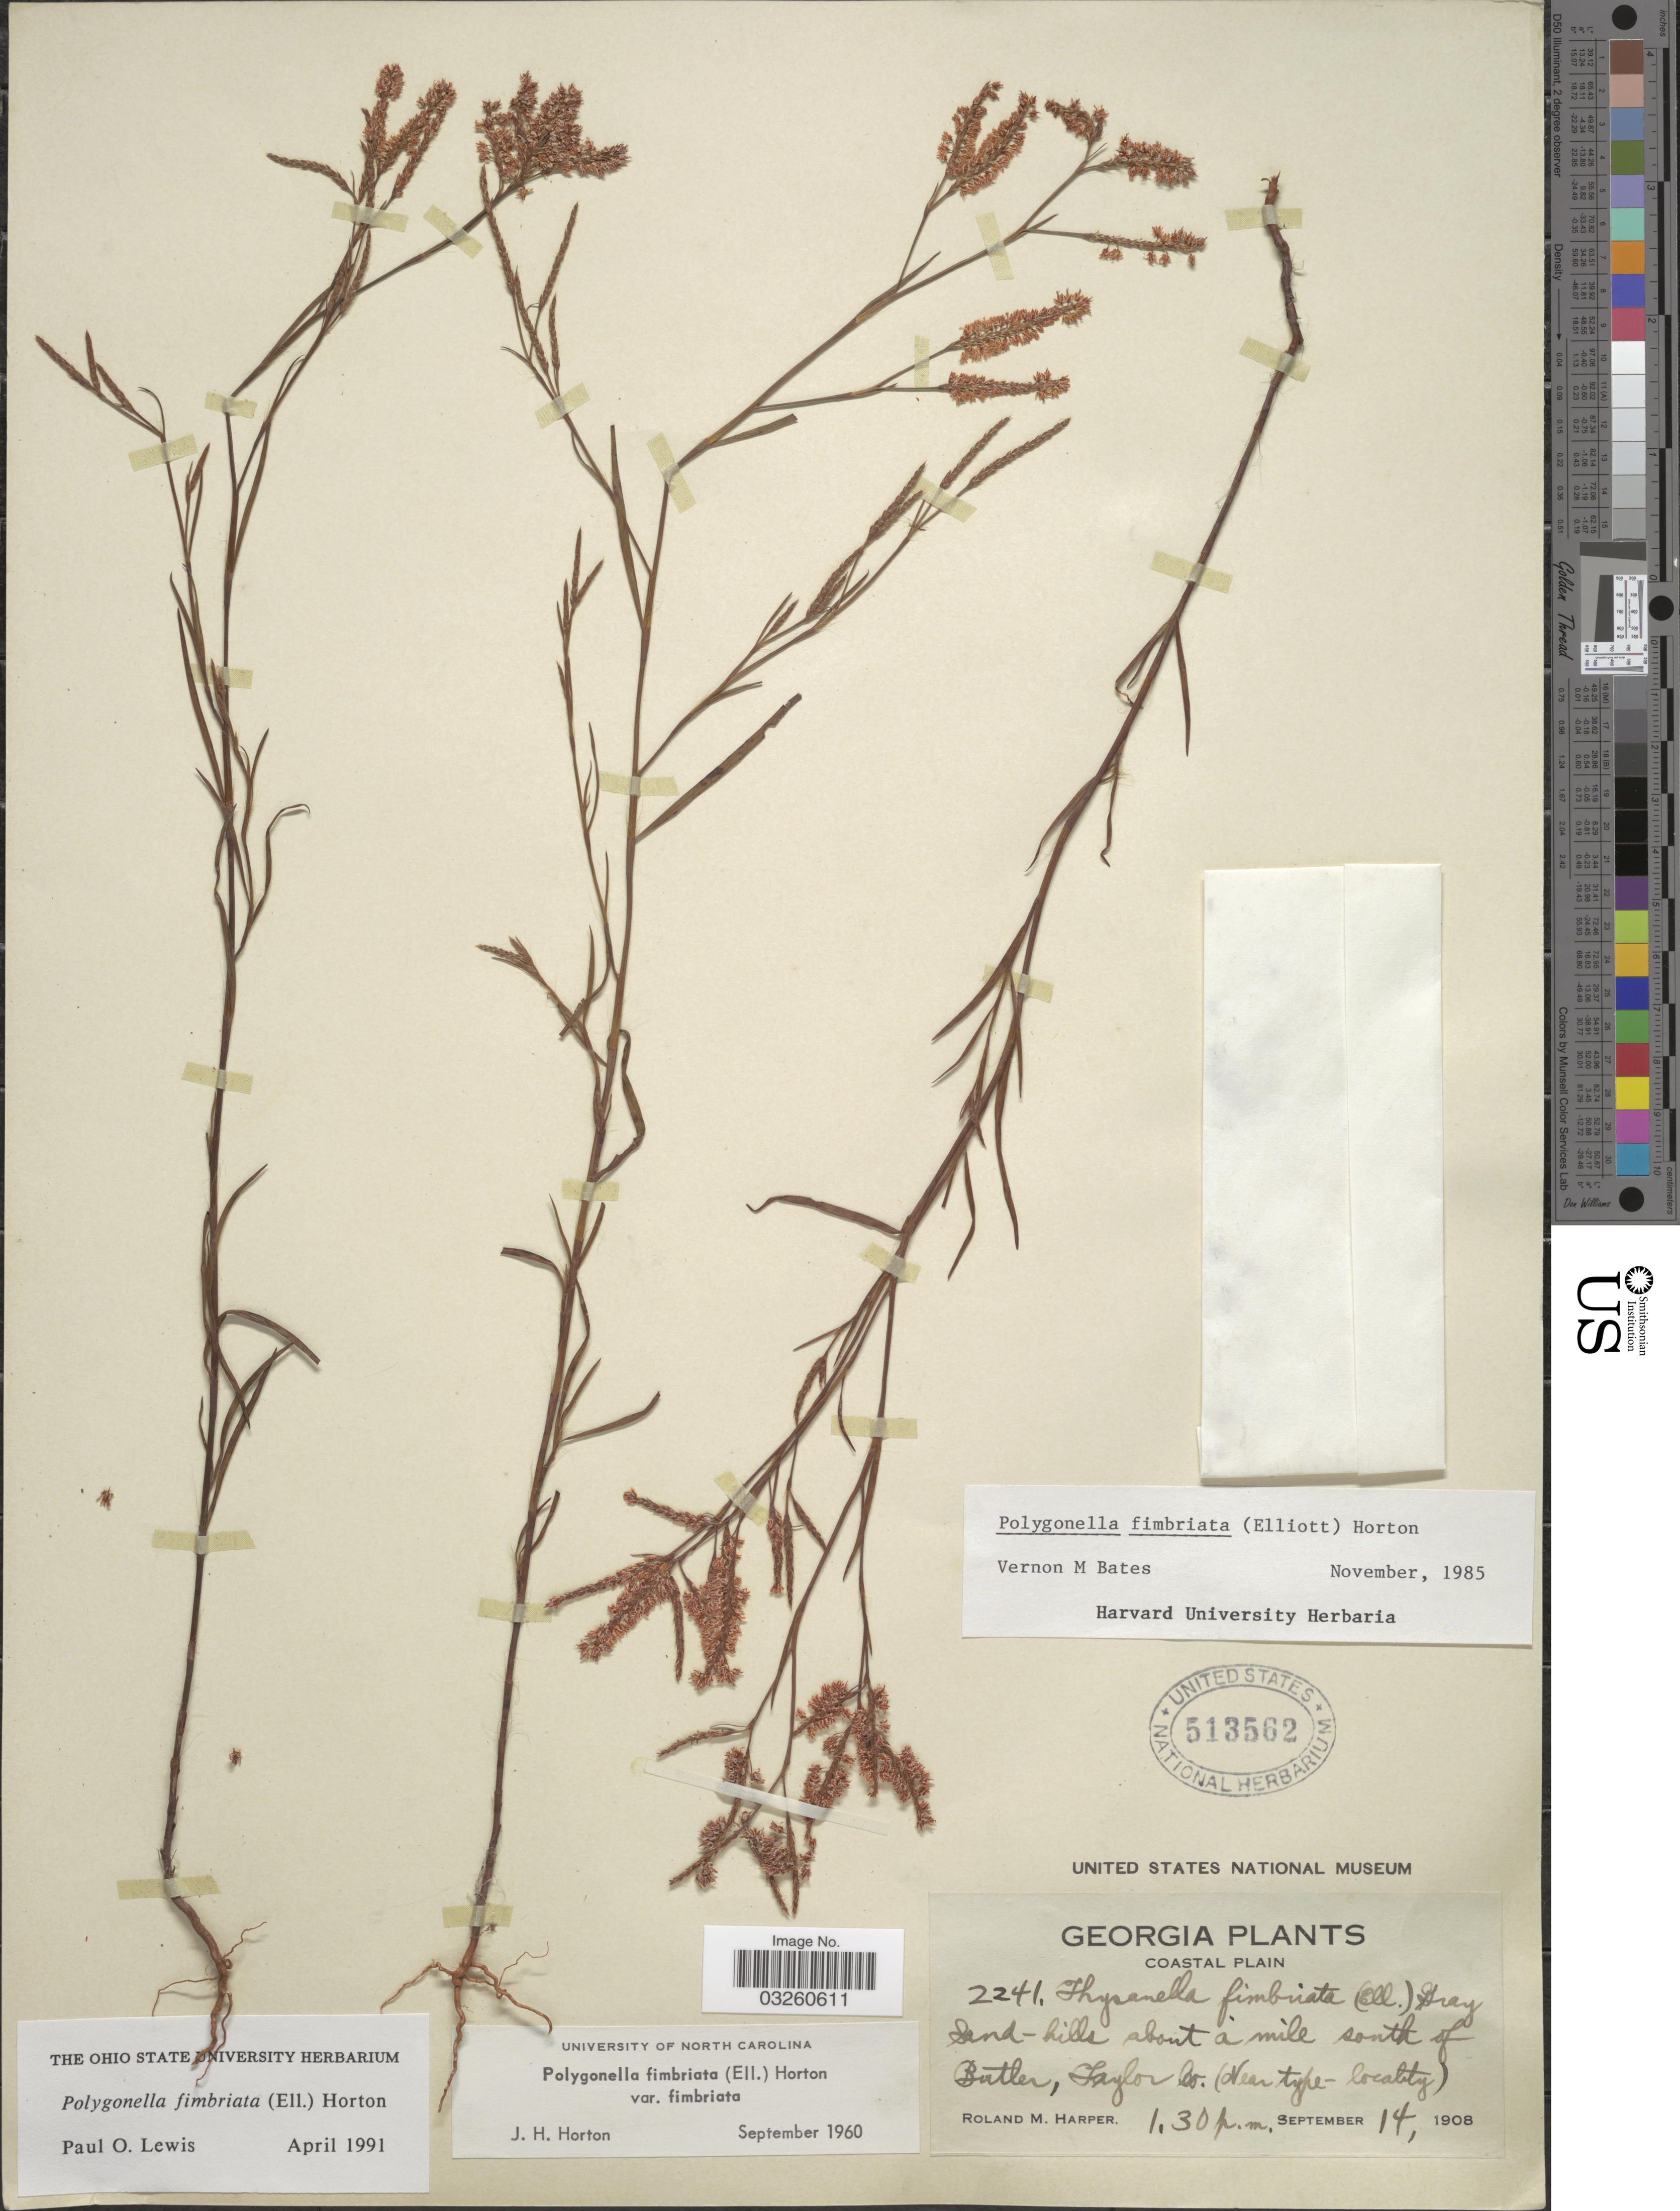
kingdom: Plantae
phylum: Tracheophyta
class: Magnoliopsida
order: Caryophyllales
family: Polygonaceae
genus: Polygonella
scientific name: Polygonella fimbriata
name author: (Elliott) Horton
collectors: R. M. Harper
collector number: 2241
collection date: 1908-09-14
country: United States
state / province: Georgia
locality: Coastal Plain. Sand-hills about a mile south of Butler, Taylor Co.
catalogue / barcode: US 513562